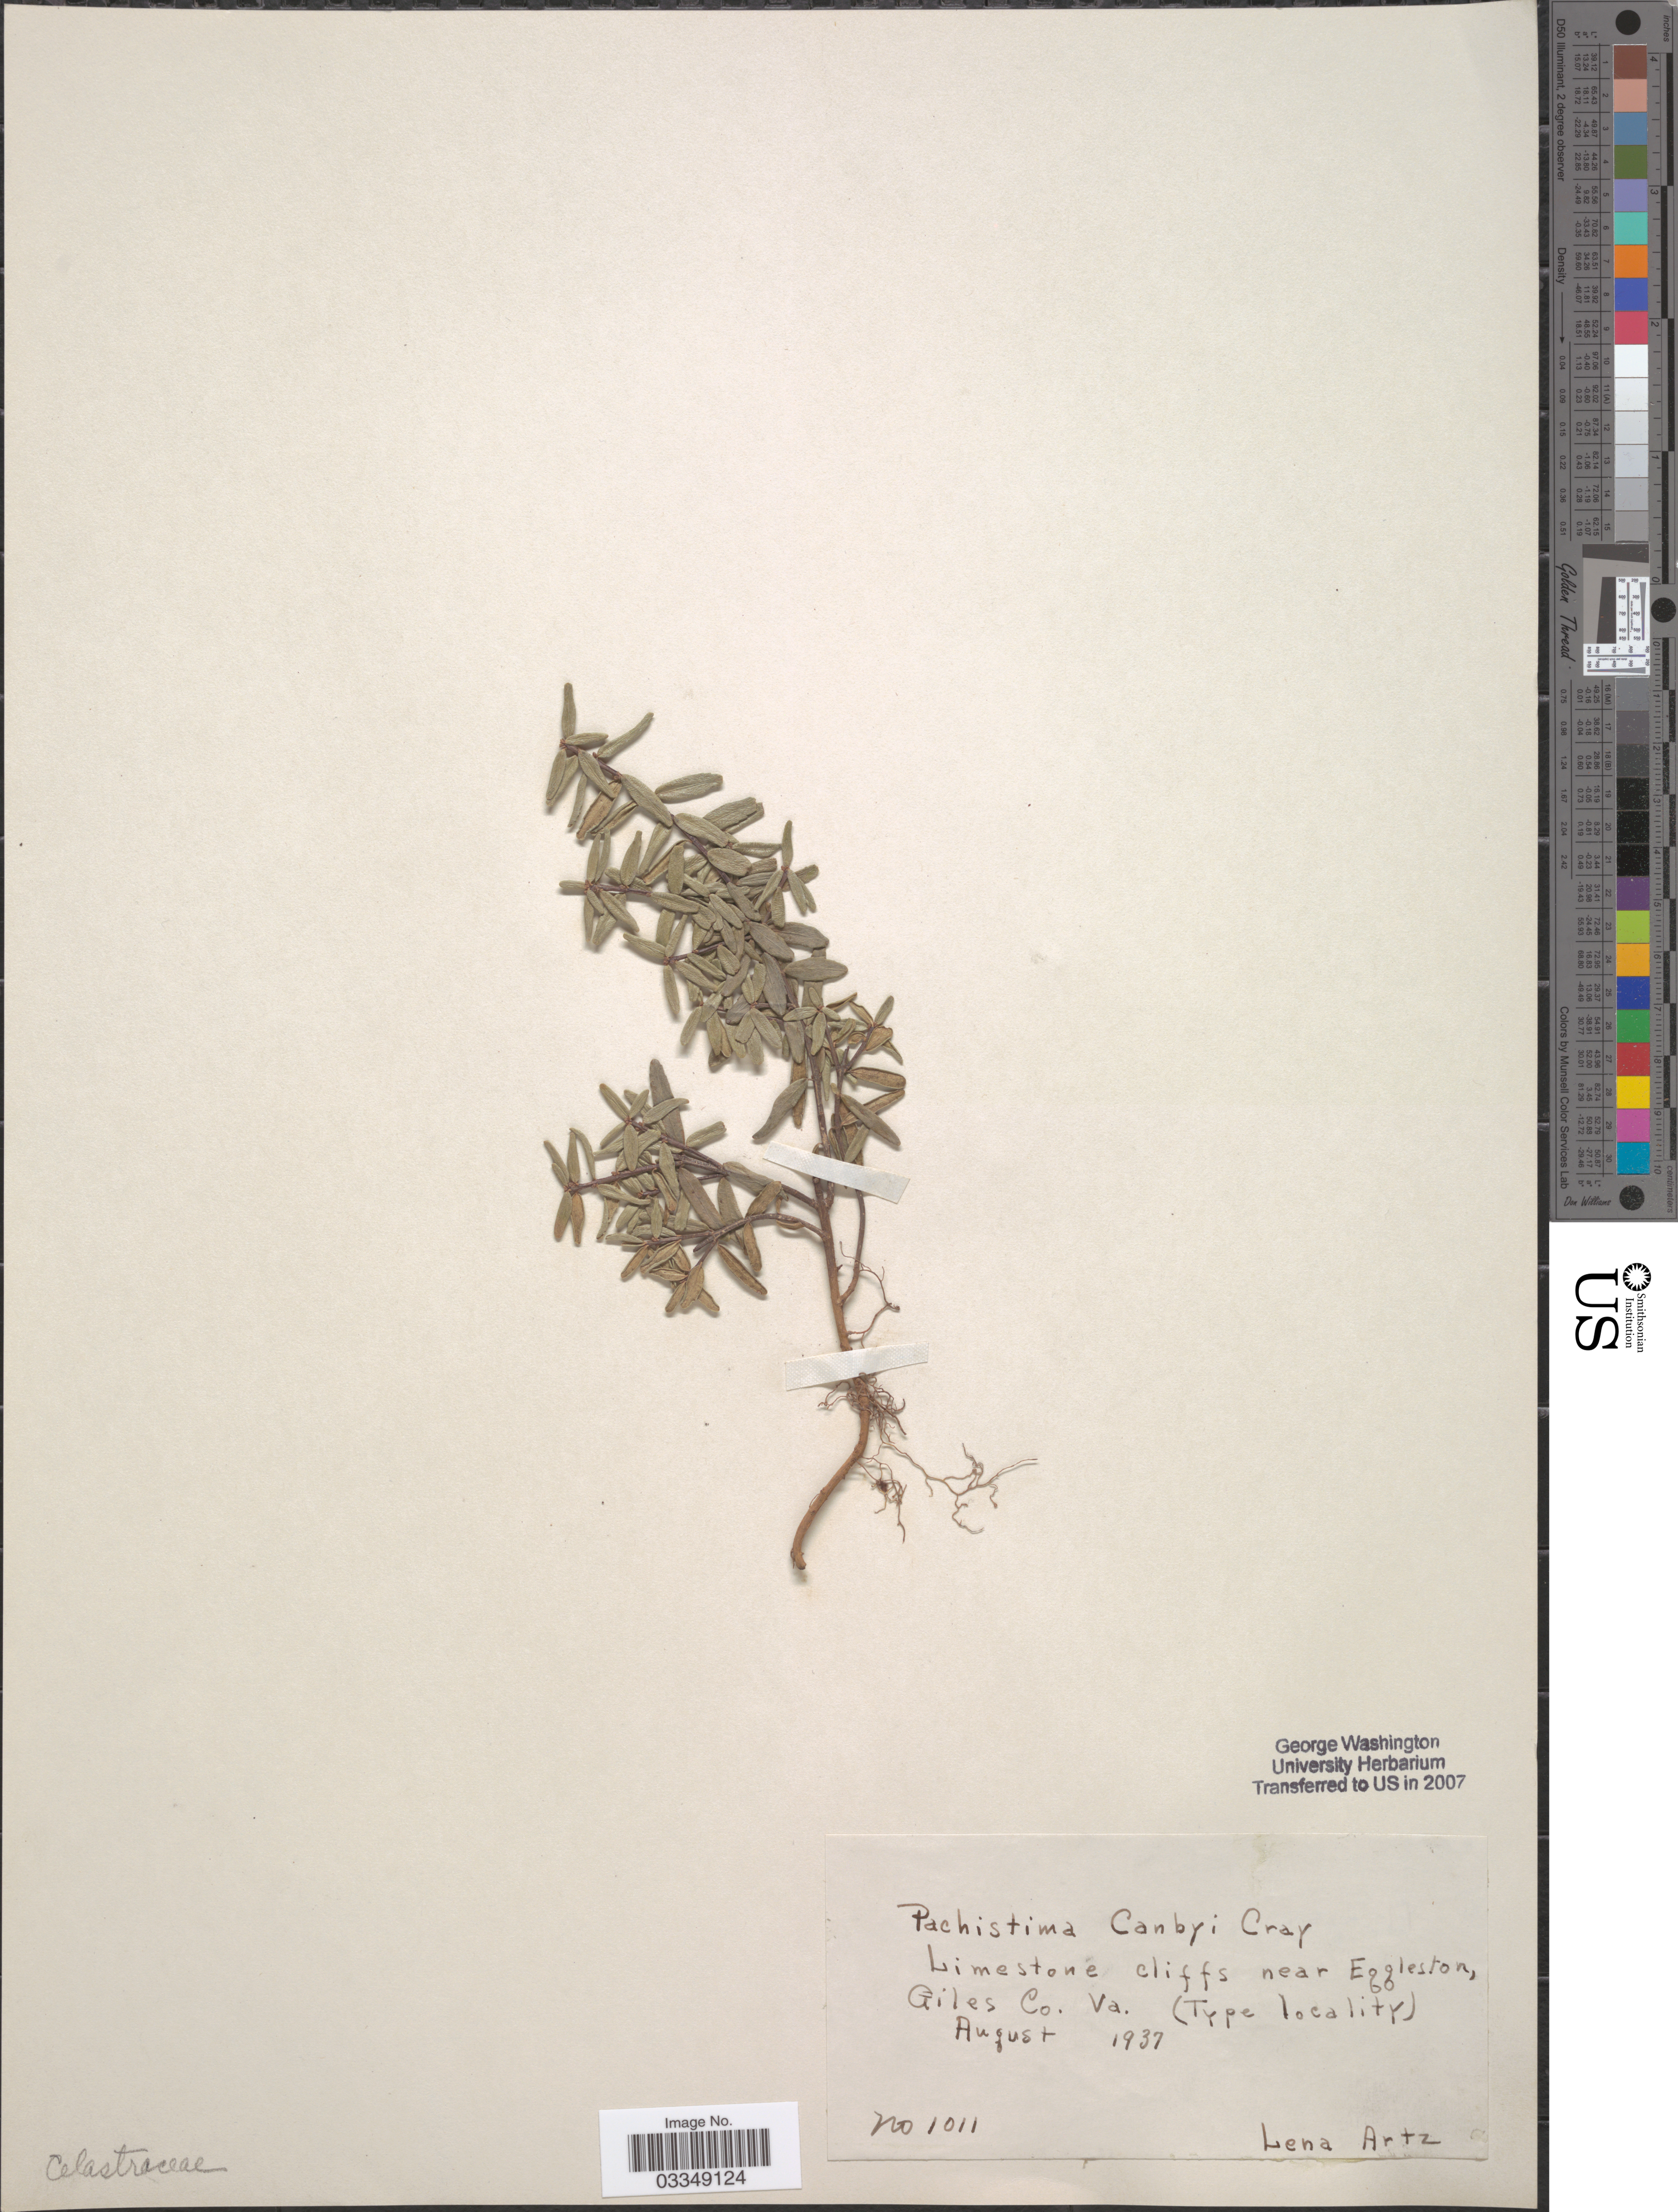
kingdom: Plantae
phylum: Tracheophyta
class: Magnoliopsida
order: Celastrales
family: Celastraceae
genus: Paxistima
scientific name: Paxistima canbyi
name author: A. Gray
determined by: Strong, Mark T., (BOT), Smithsonian Institution - National Museum of Natural History (UNITED STATES)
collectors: L. Artz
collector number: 1011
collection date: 1937-08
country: United States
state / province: Virginia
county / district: Giles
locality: Limestone cliffs near Eggleston, Giles Co.